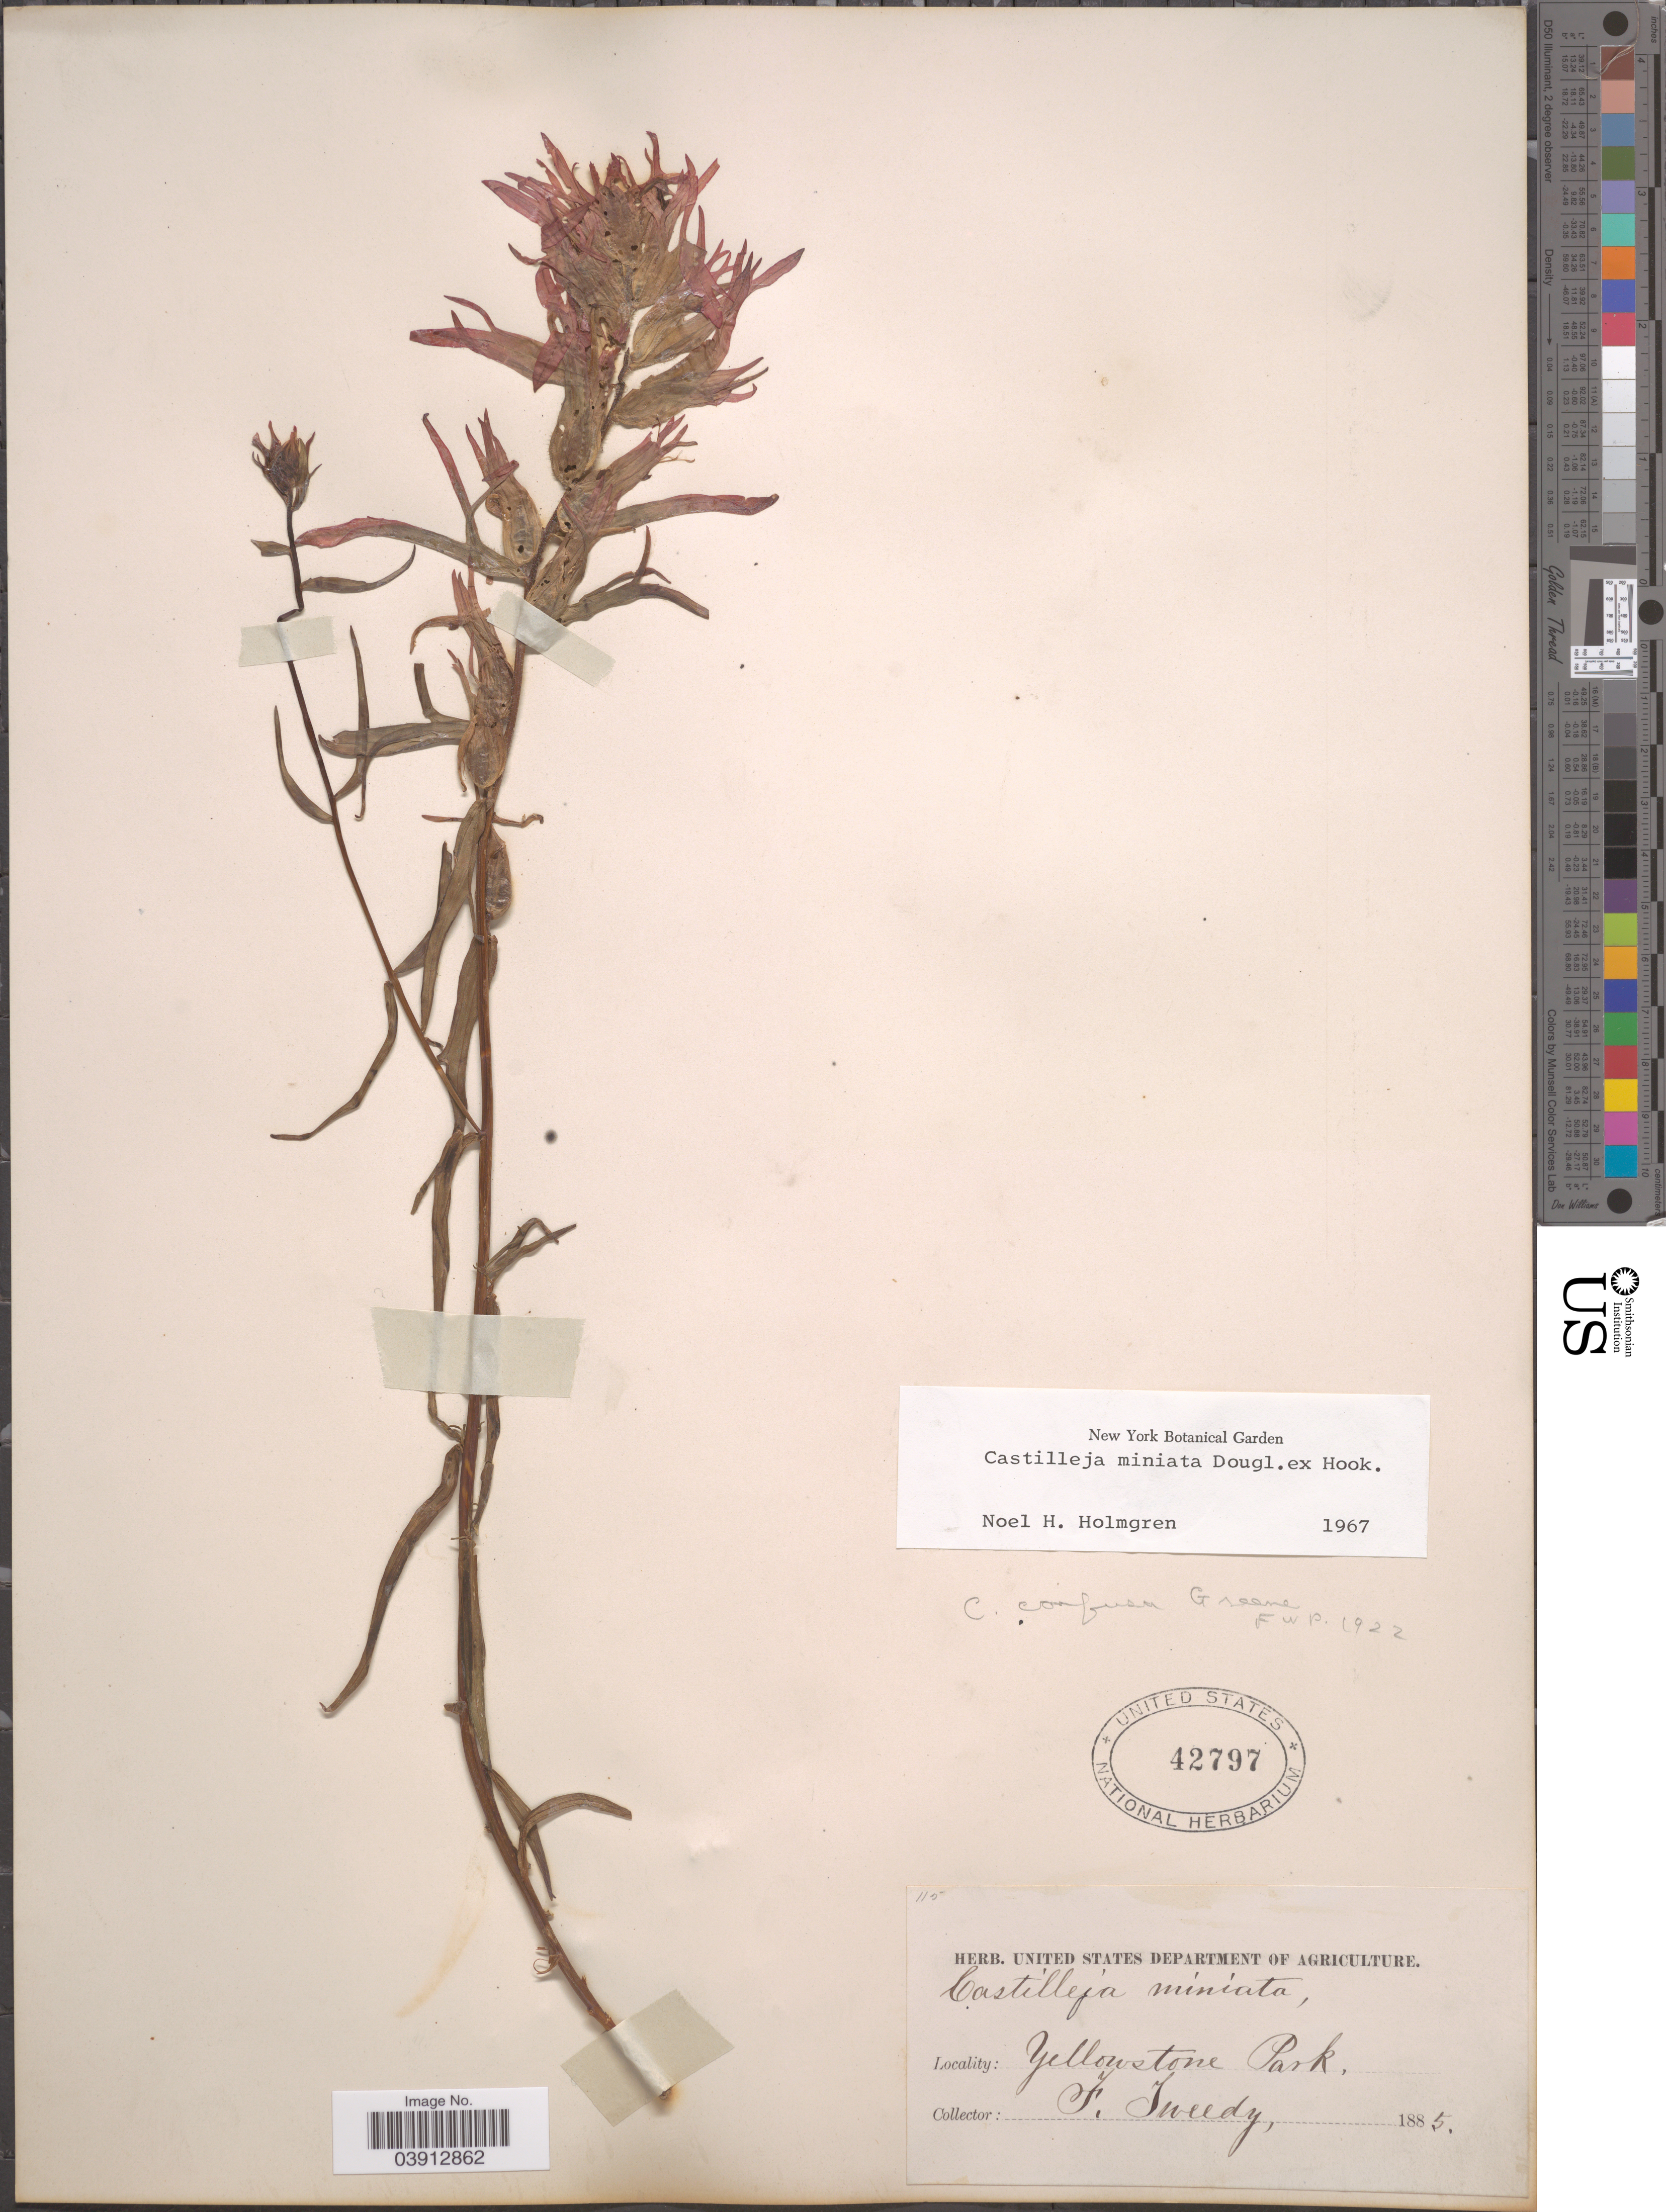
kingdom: Plantae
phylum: Tracheophyta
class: Magnoliopsida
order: Lamiales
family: Orobanchaceae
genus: Castilleja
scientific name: Castilleja miniata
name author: Douglas ex Hook.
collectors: F. Tweedy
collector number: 115?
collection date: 1885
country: United States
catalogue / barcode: US 42797